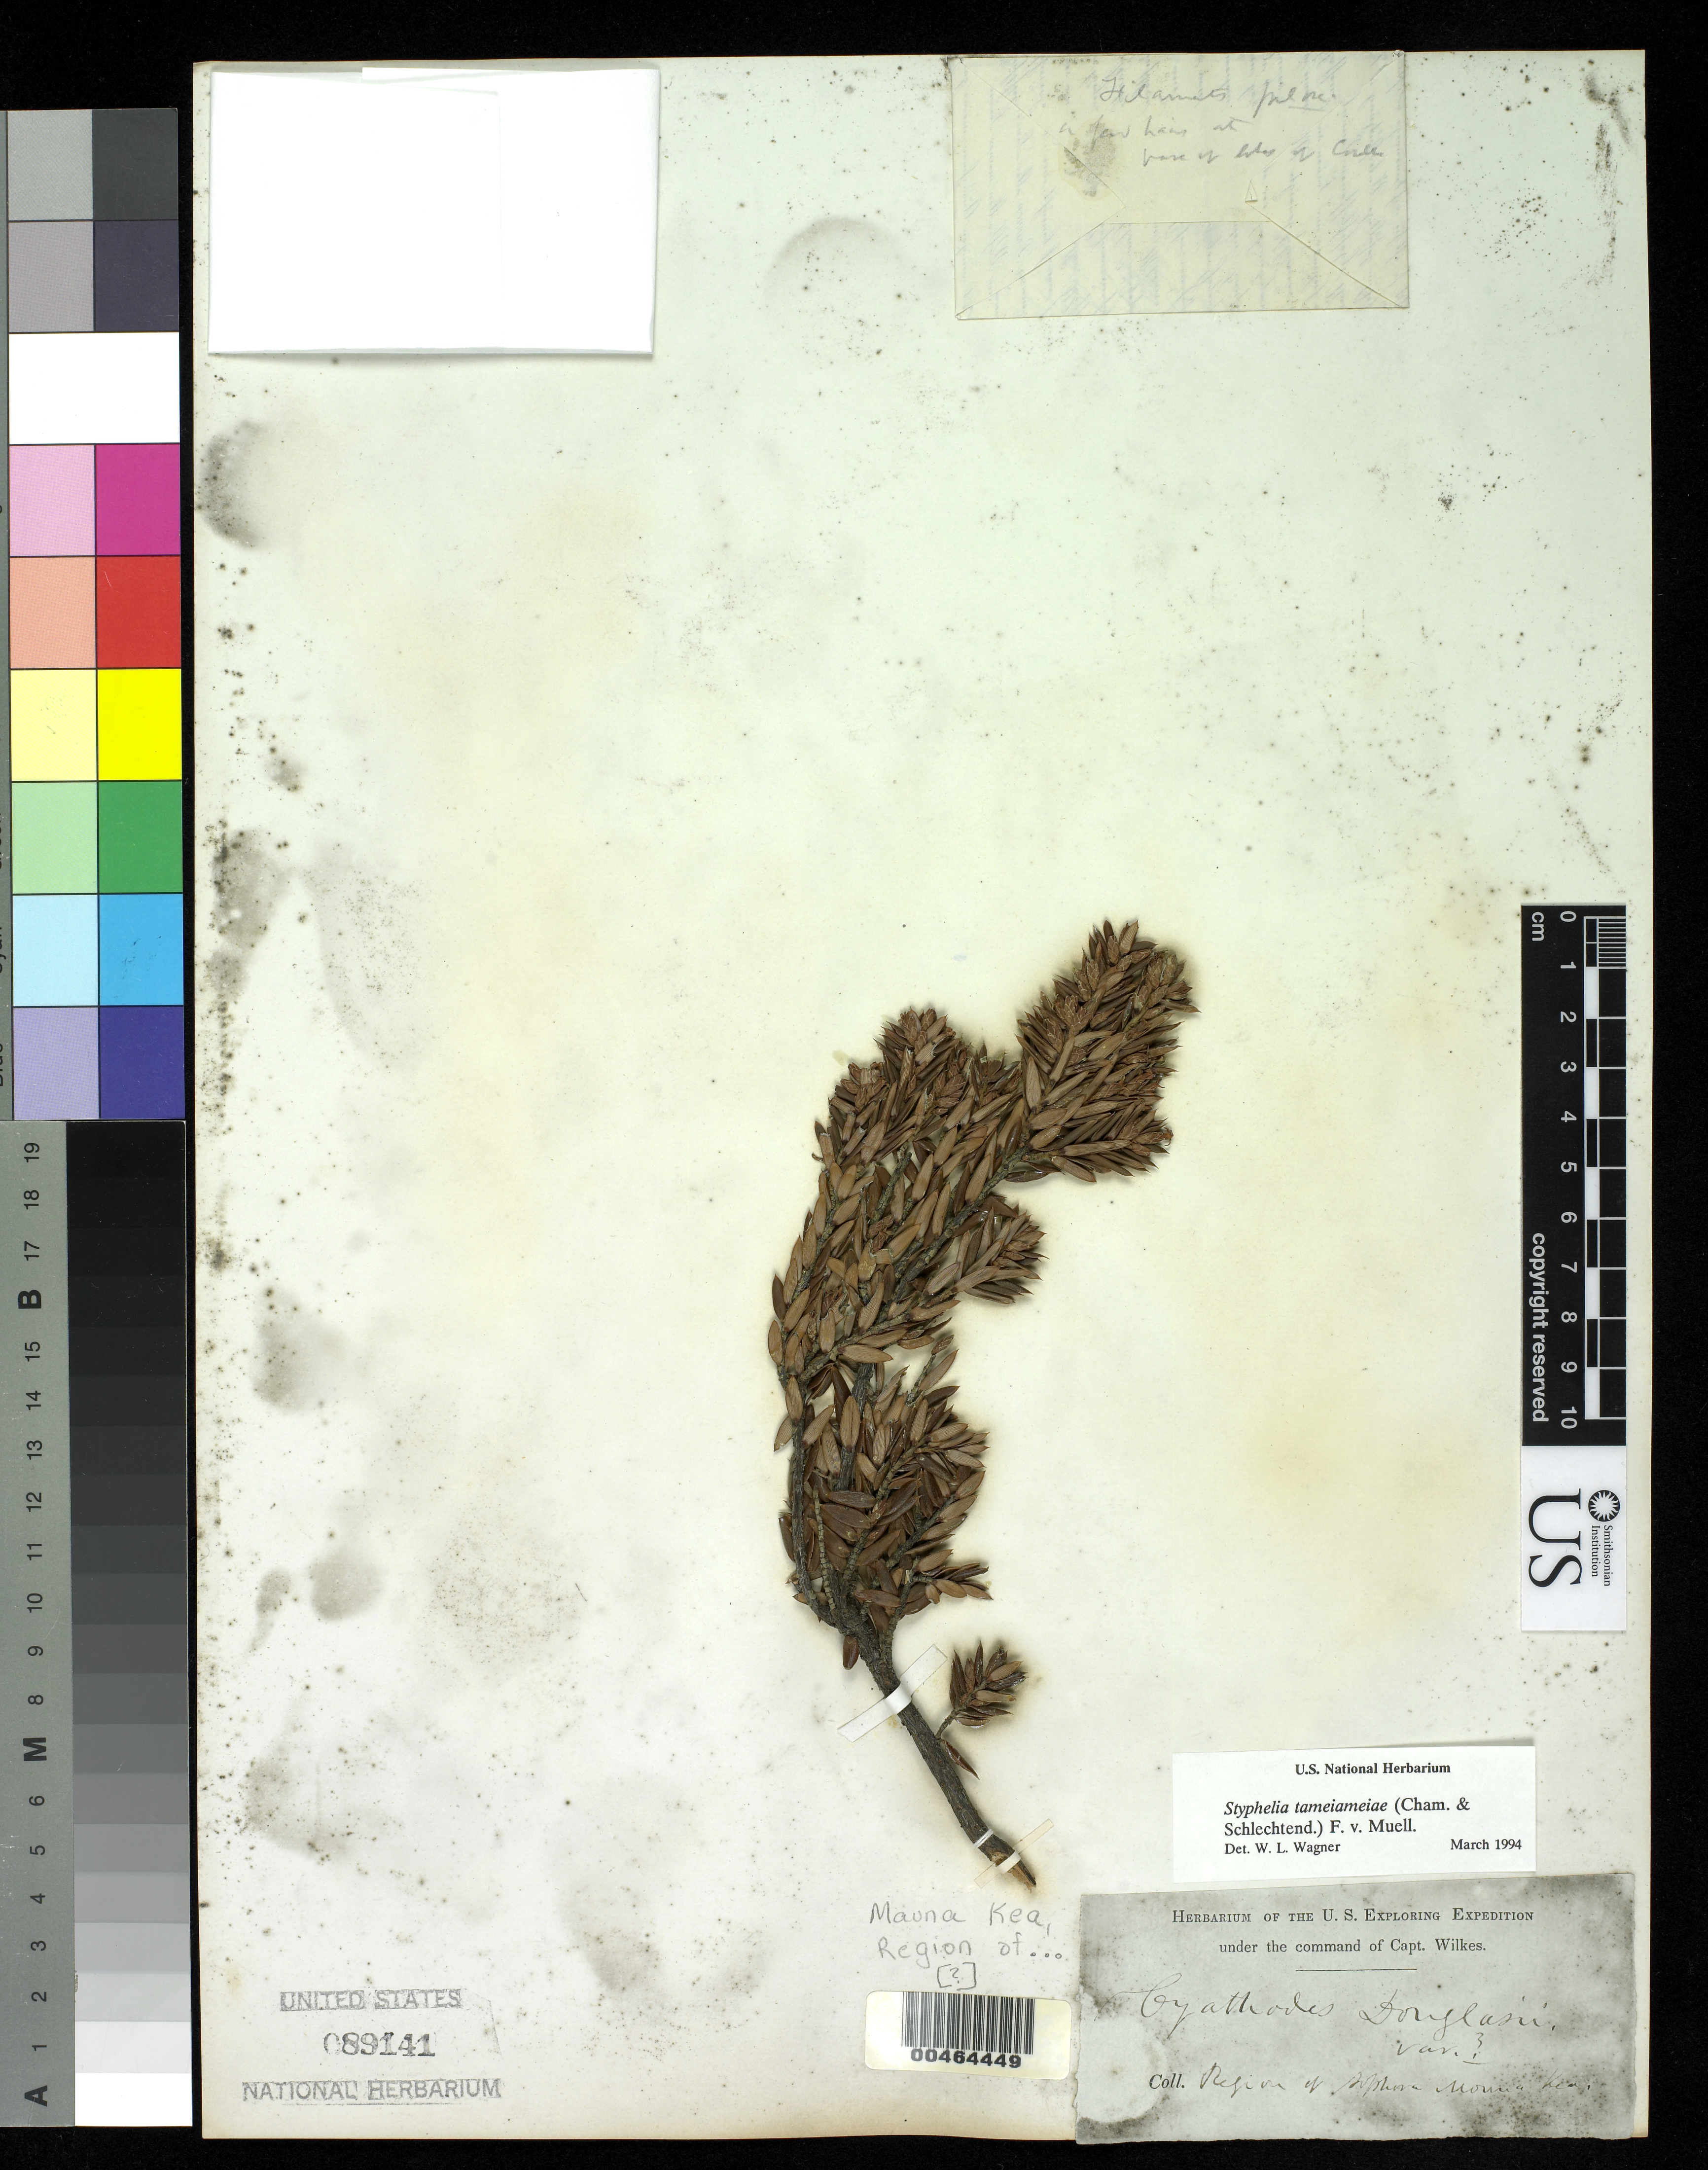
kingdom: Plantae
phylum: Tracheophyta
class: Magnoliopsida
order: Ericales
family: Ericaceae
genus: Leptecophylla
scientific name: Leptecophylla tameiameiae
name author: (Cham. & Schltdl.) C.M. Weiller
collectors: Wilkes Explor. Exped.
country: United States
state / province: Hawaii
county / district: Hawaii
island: Hawaii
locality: Mauna Kea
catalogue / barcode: US 89141